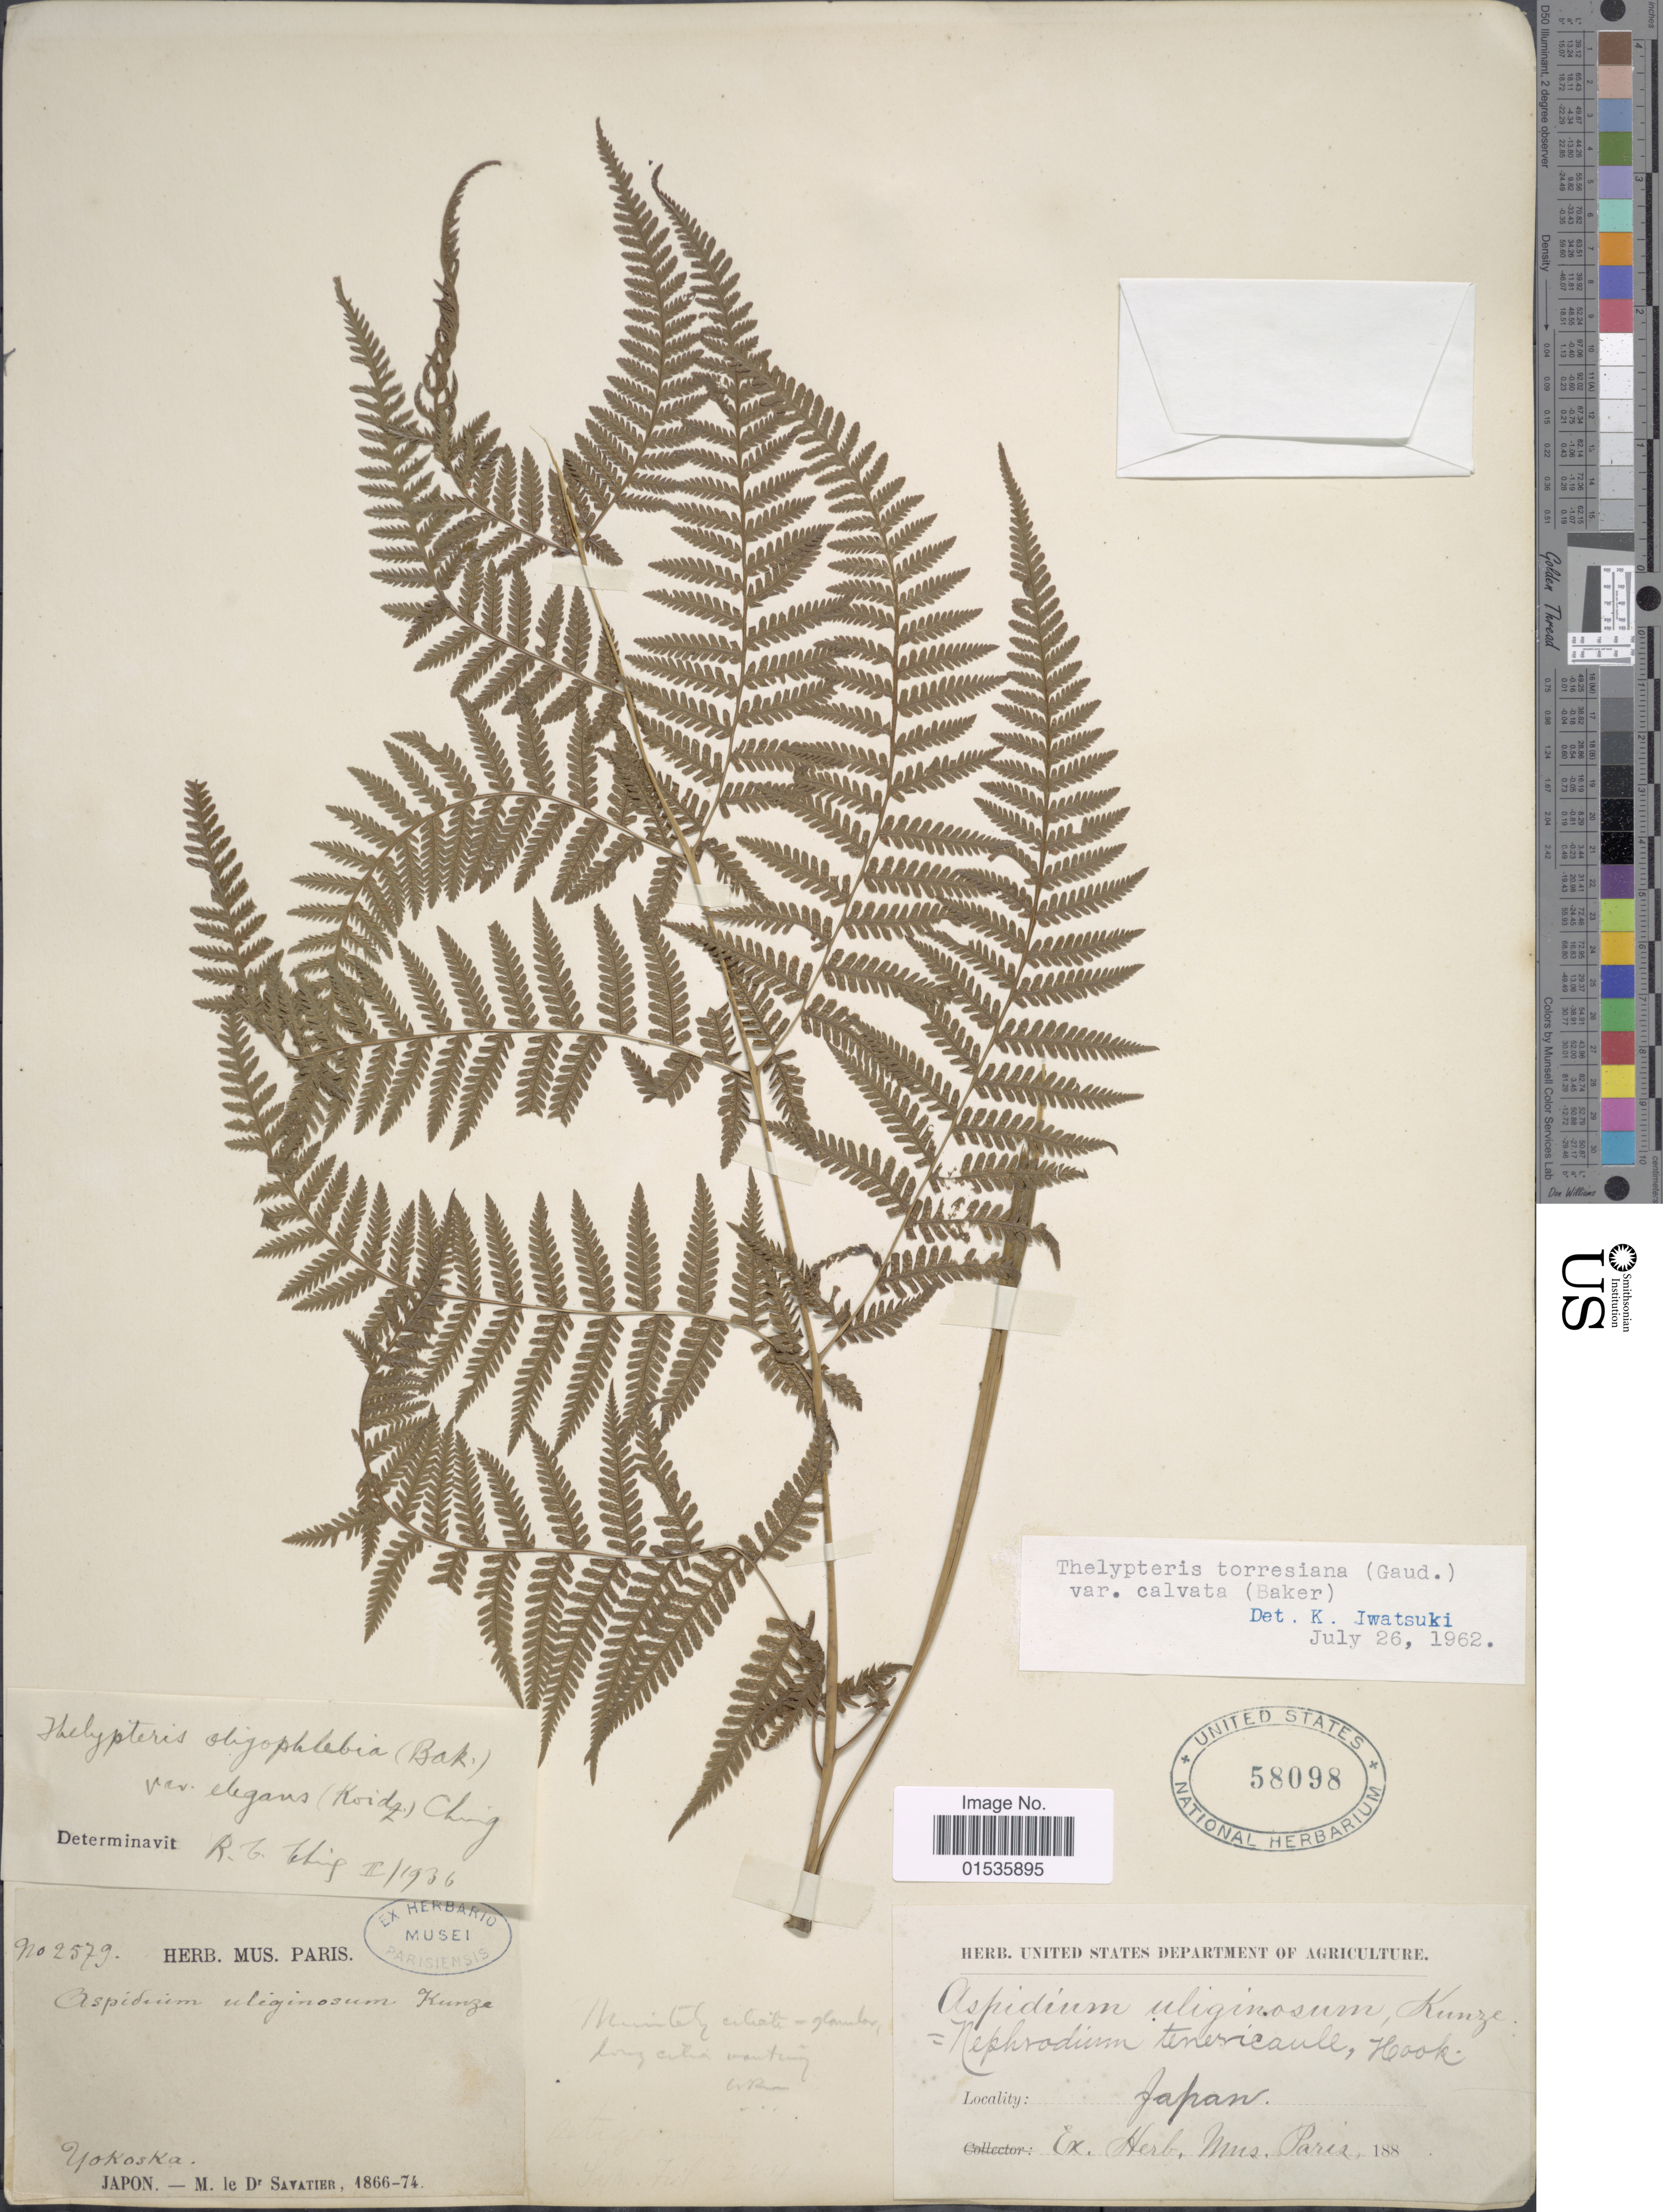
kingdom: Plantae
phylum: Tracheophyta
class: Polypodiopsida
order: Polypodiales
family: Thelypteridaceae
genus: Macrothelypteris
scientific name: Macrothelypteris torresiana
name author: (Gaudich.) Ching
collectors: Savatier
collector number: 2579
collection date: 1866/1874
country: Japan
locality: Japan, Yokoska.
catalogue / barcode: US 58098